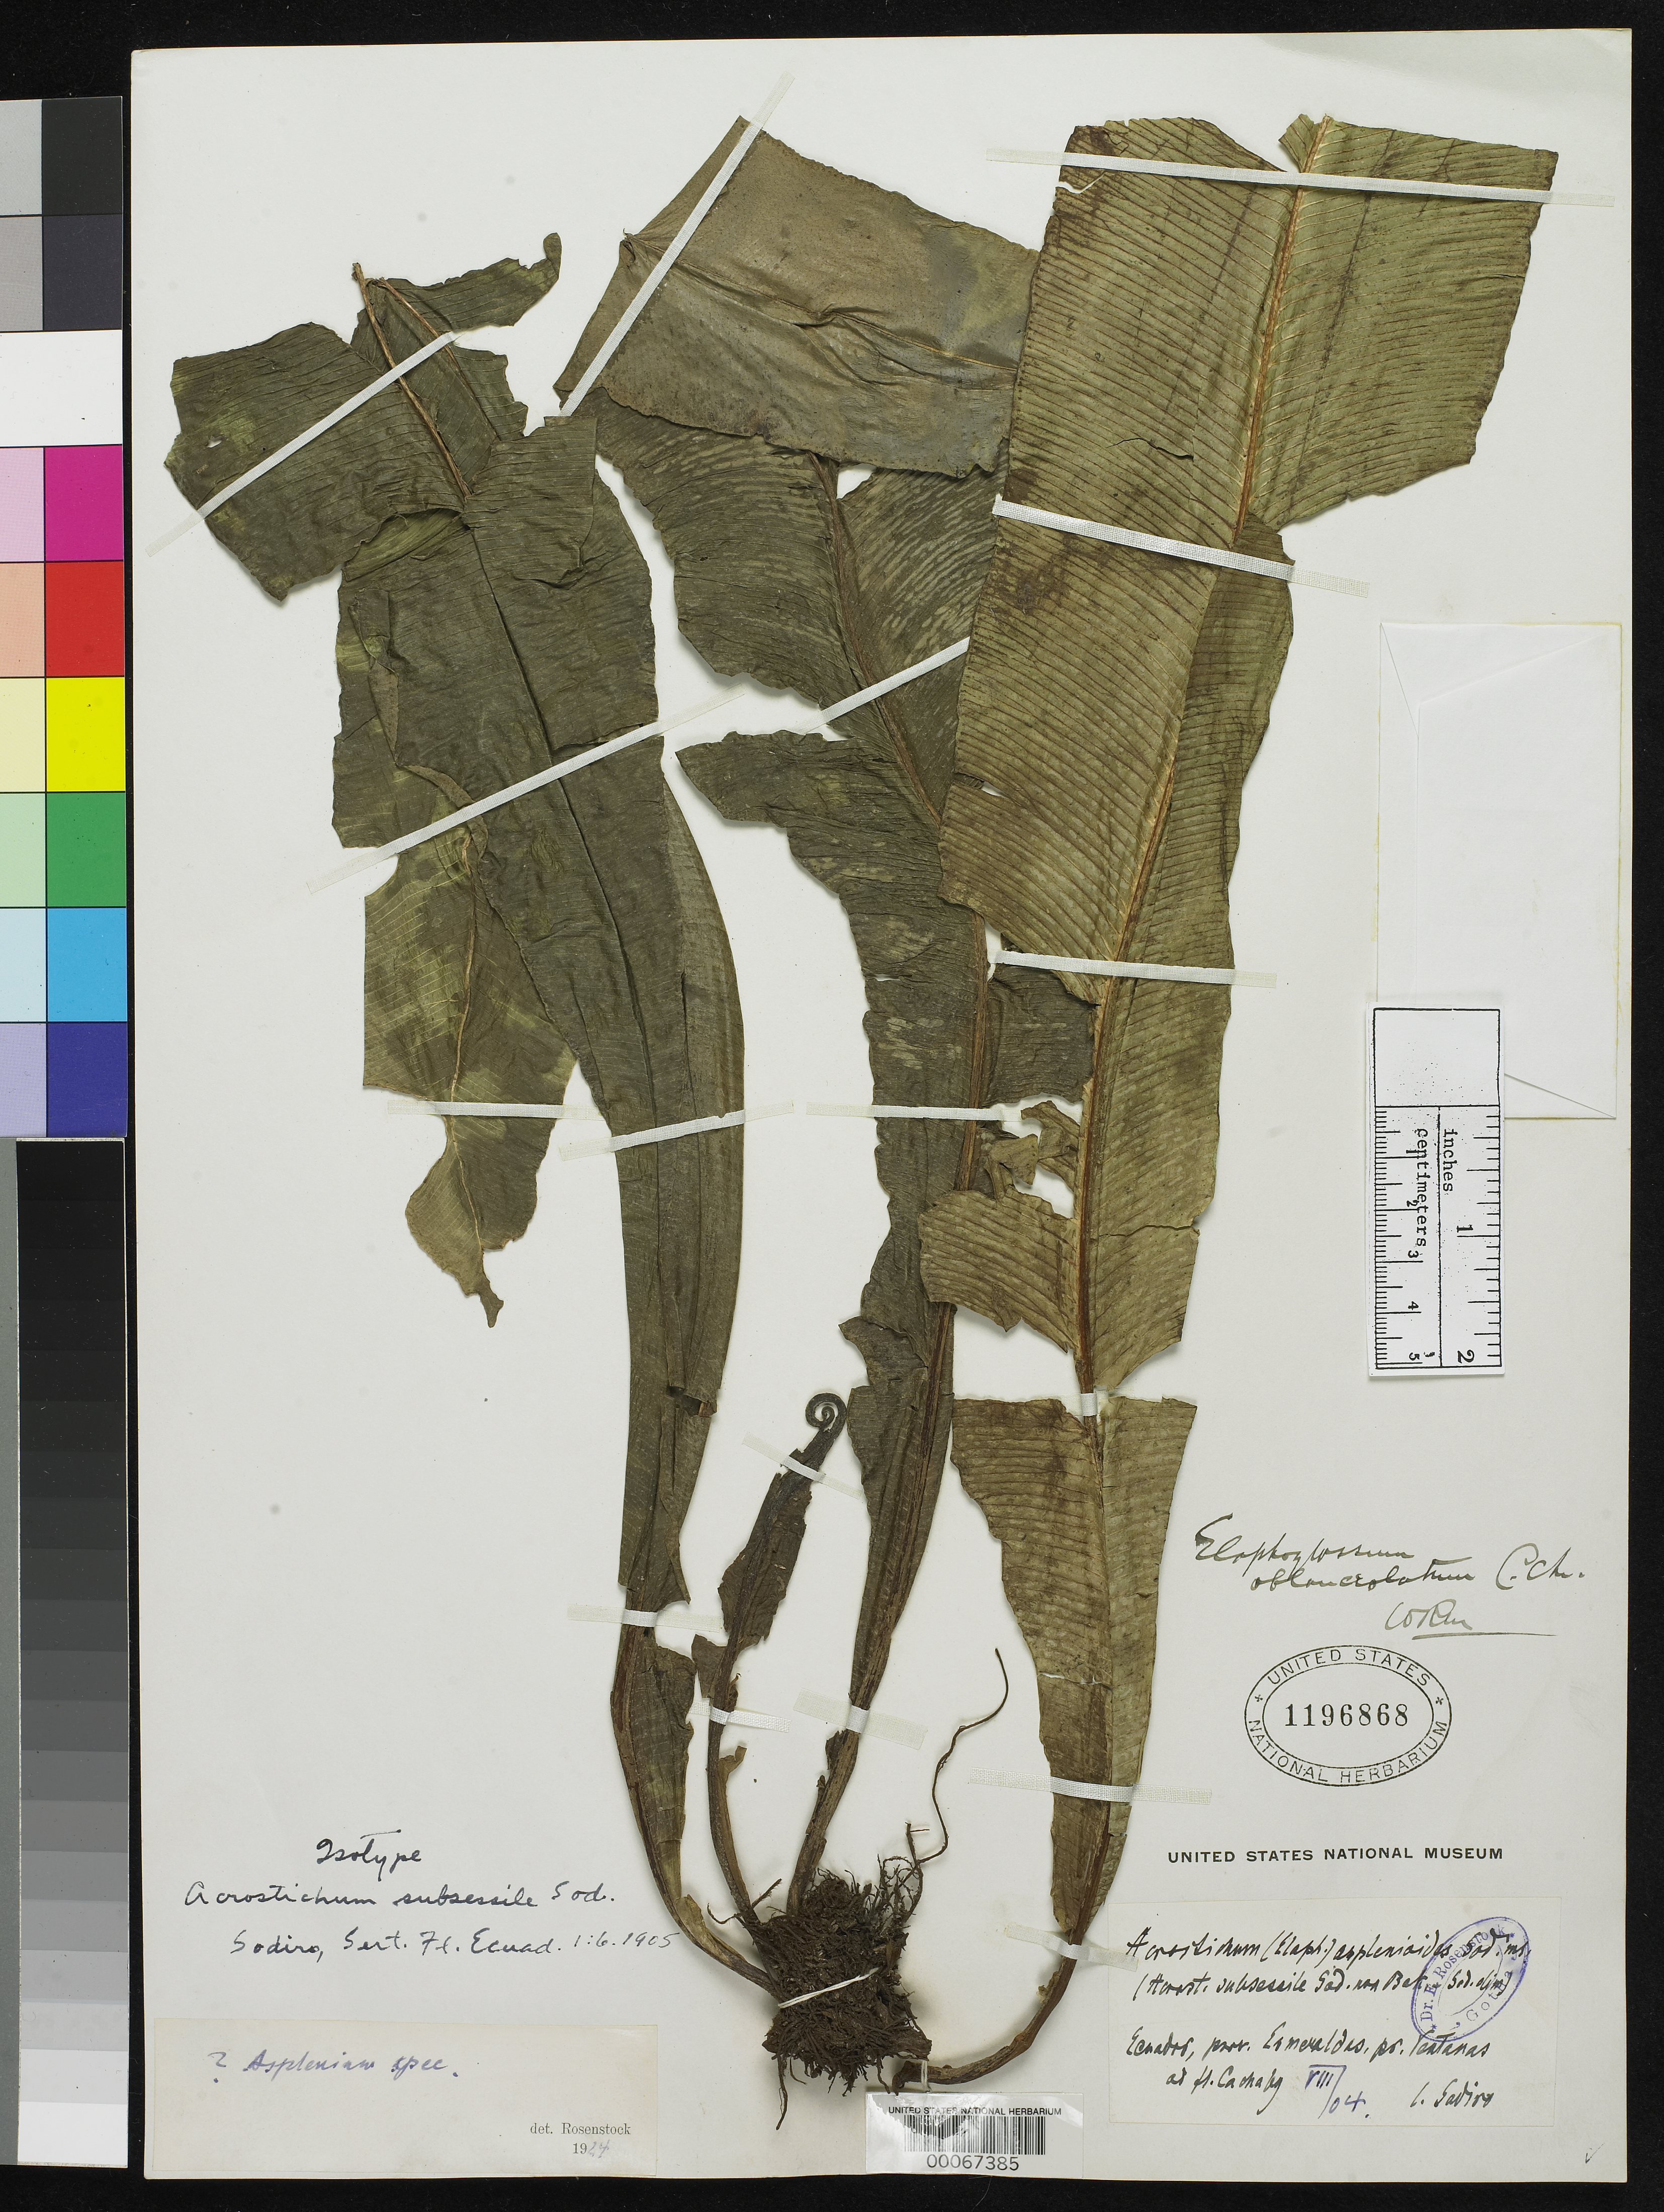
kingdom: Plantae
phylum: Tracheophyta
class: Polypodiopsida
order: Polypodiales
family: Pteridaceae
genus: Acrostichum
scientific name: Acrostichum subsessile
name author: Sodiro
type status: Type Collection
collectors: L. Sodiro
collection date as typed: Aug 1904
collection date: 1904-08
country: Ecuador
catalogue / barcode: US 1196868